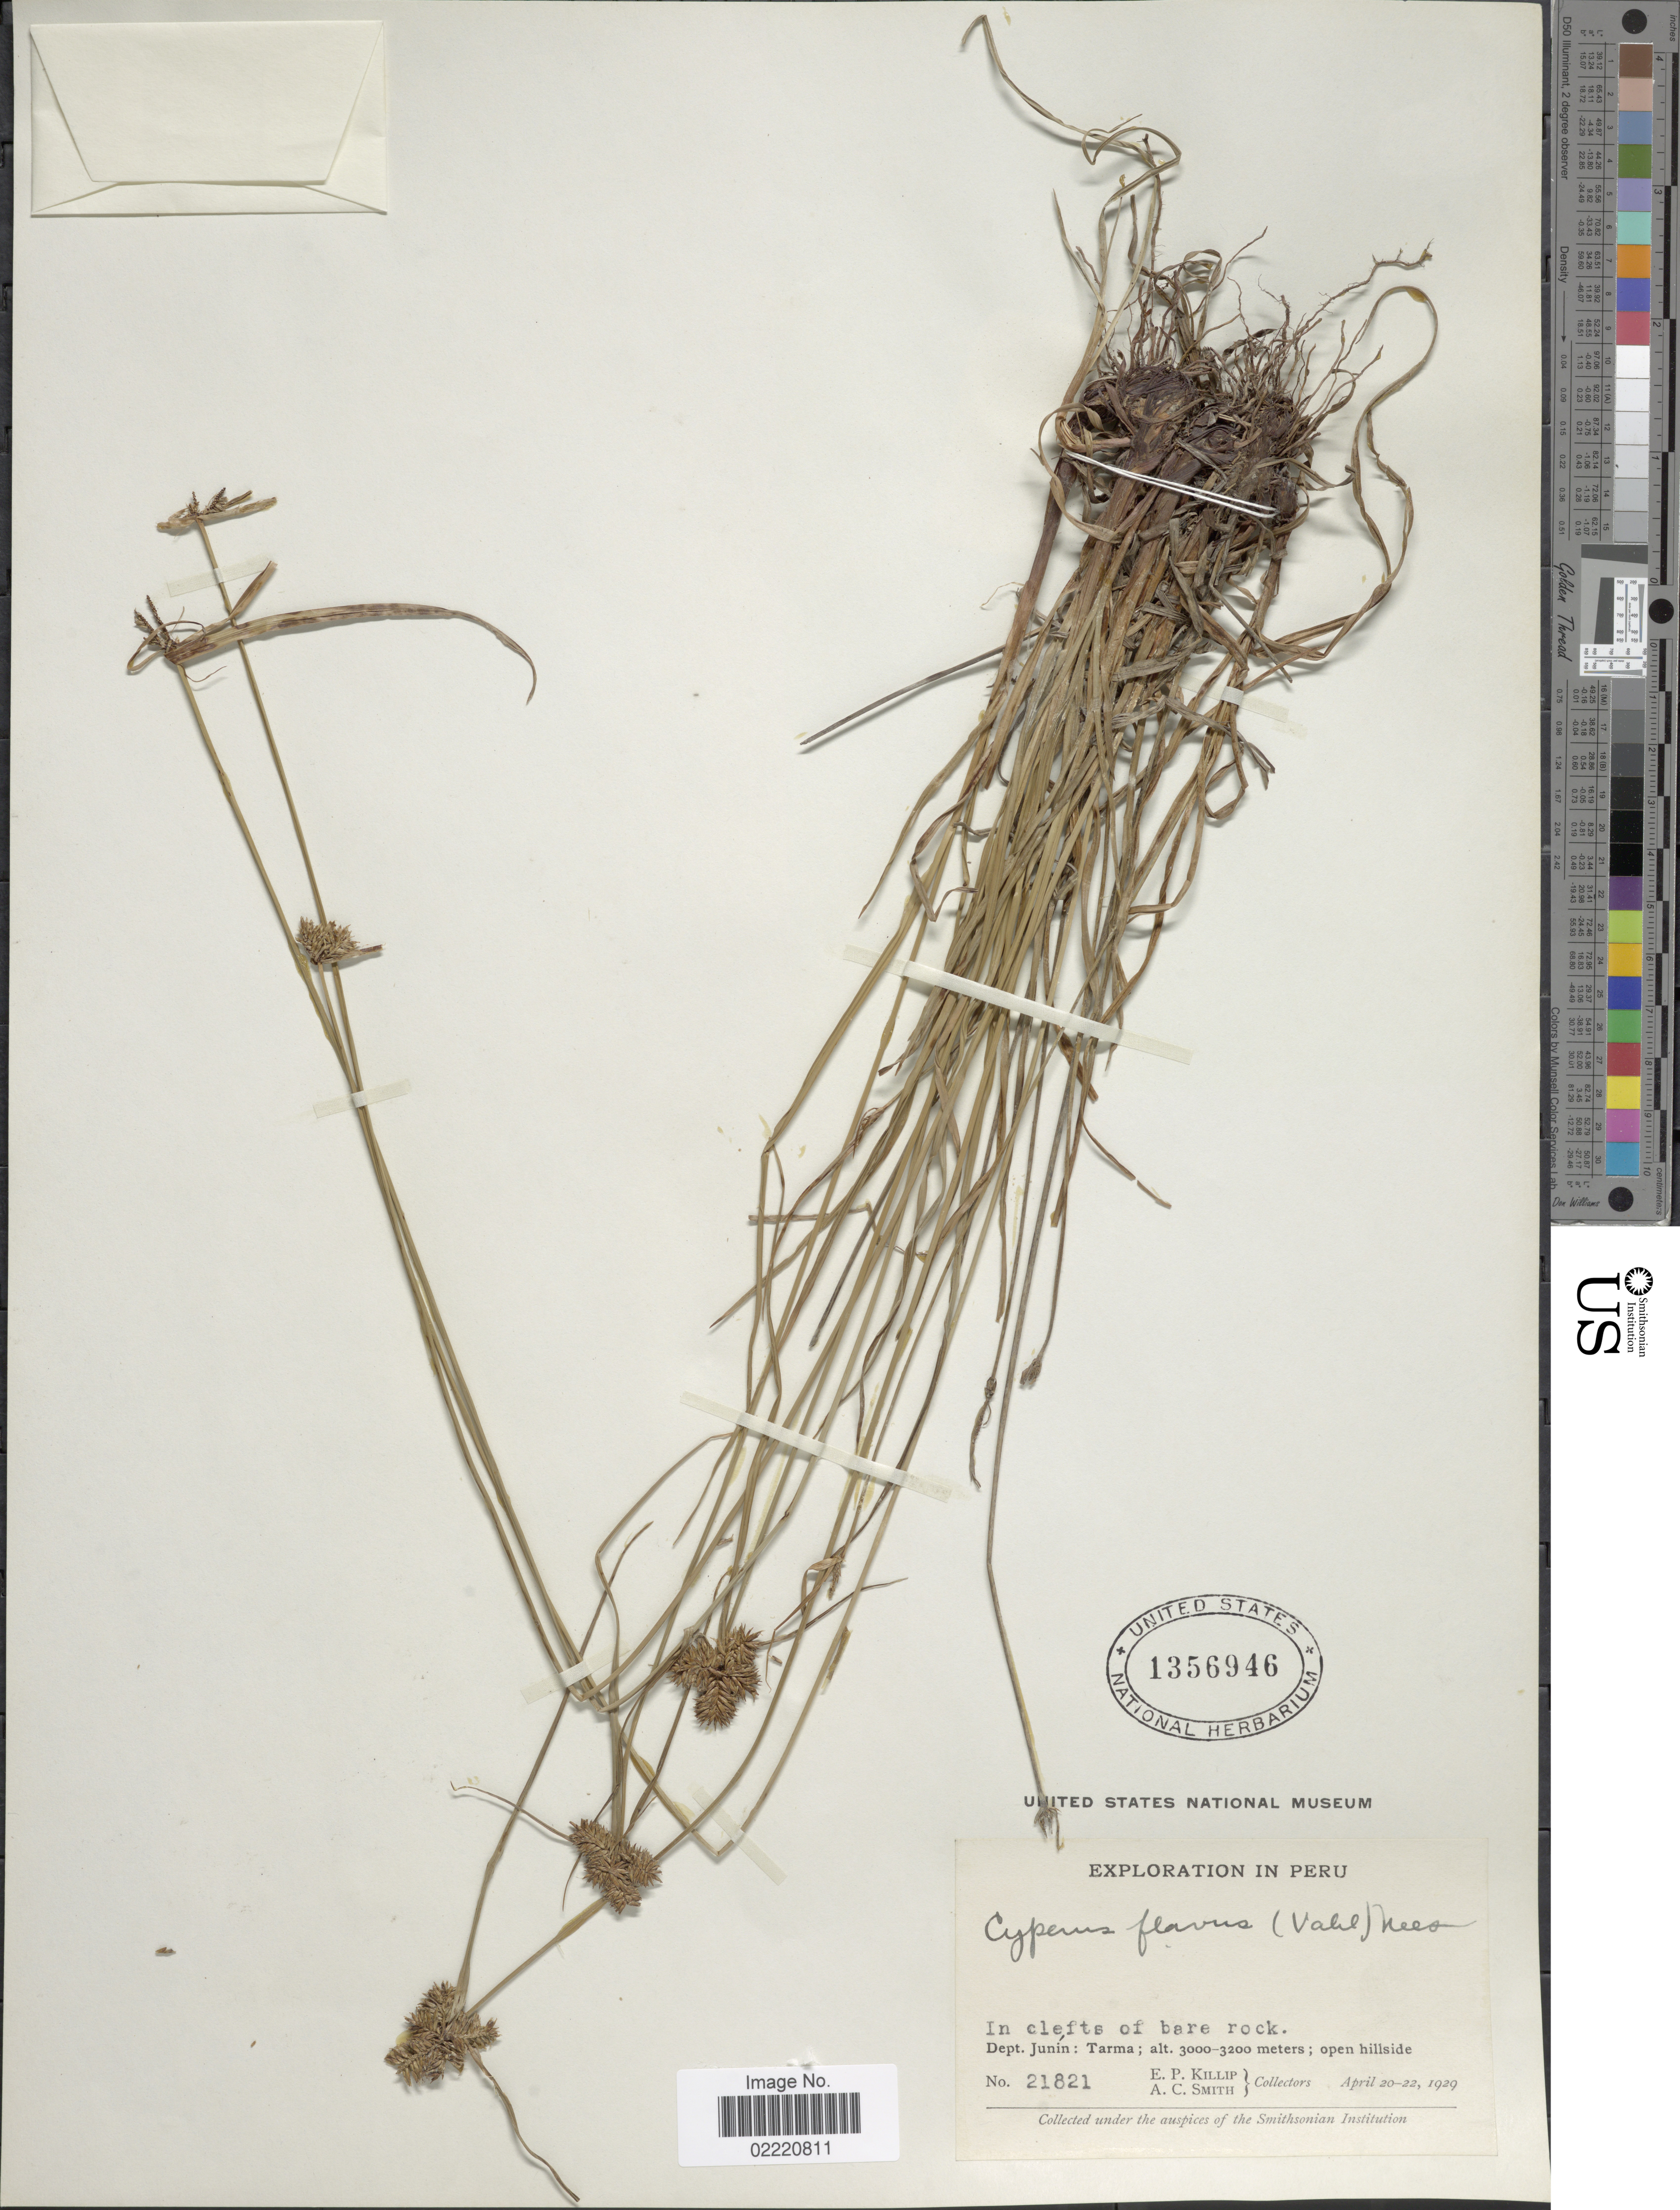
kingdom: Plantae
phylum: Tracheophyta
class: Liliopsida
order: Poales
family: Cyperaceae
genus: Cyperus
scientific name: Cyperus aggregatus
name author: (Willd.) Endl.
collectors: E. P. Killip & A. C. Smith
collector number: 21821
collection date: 1929-04-20/1929-04-22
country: Peru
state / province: Junín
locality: Dept. Junin: Tarma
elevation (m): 3000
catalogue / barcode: US 1356946